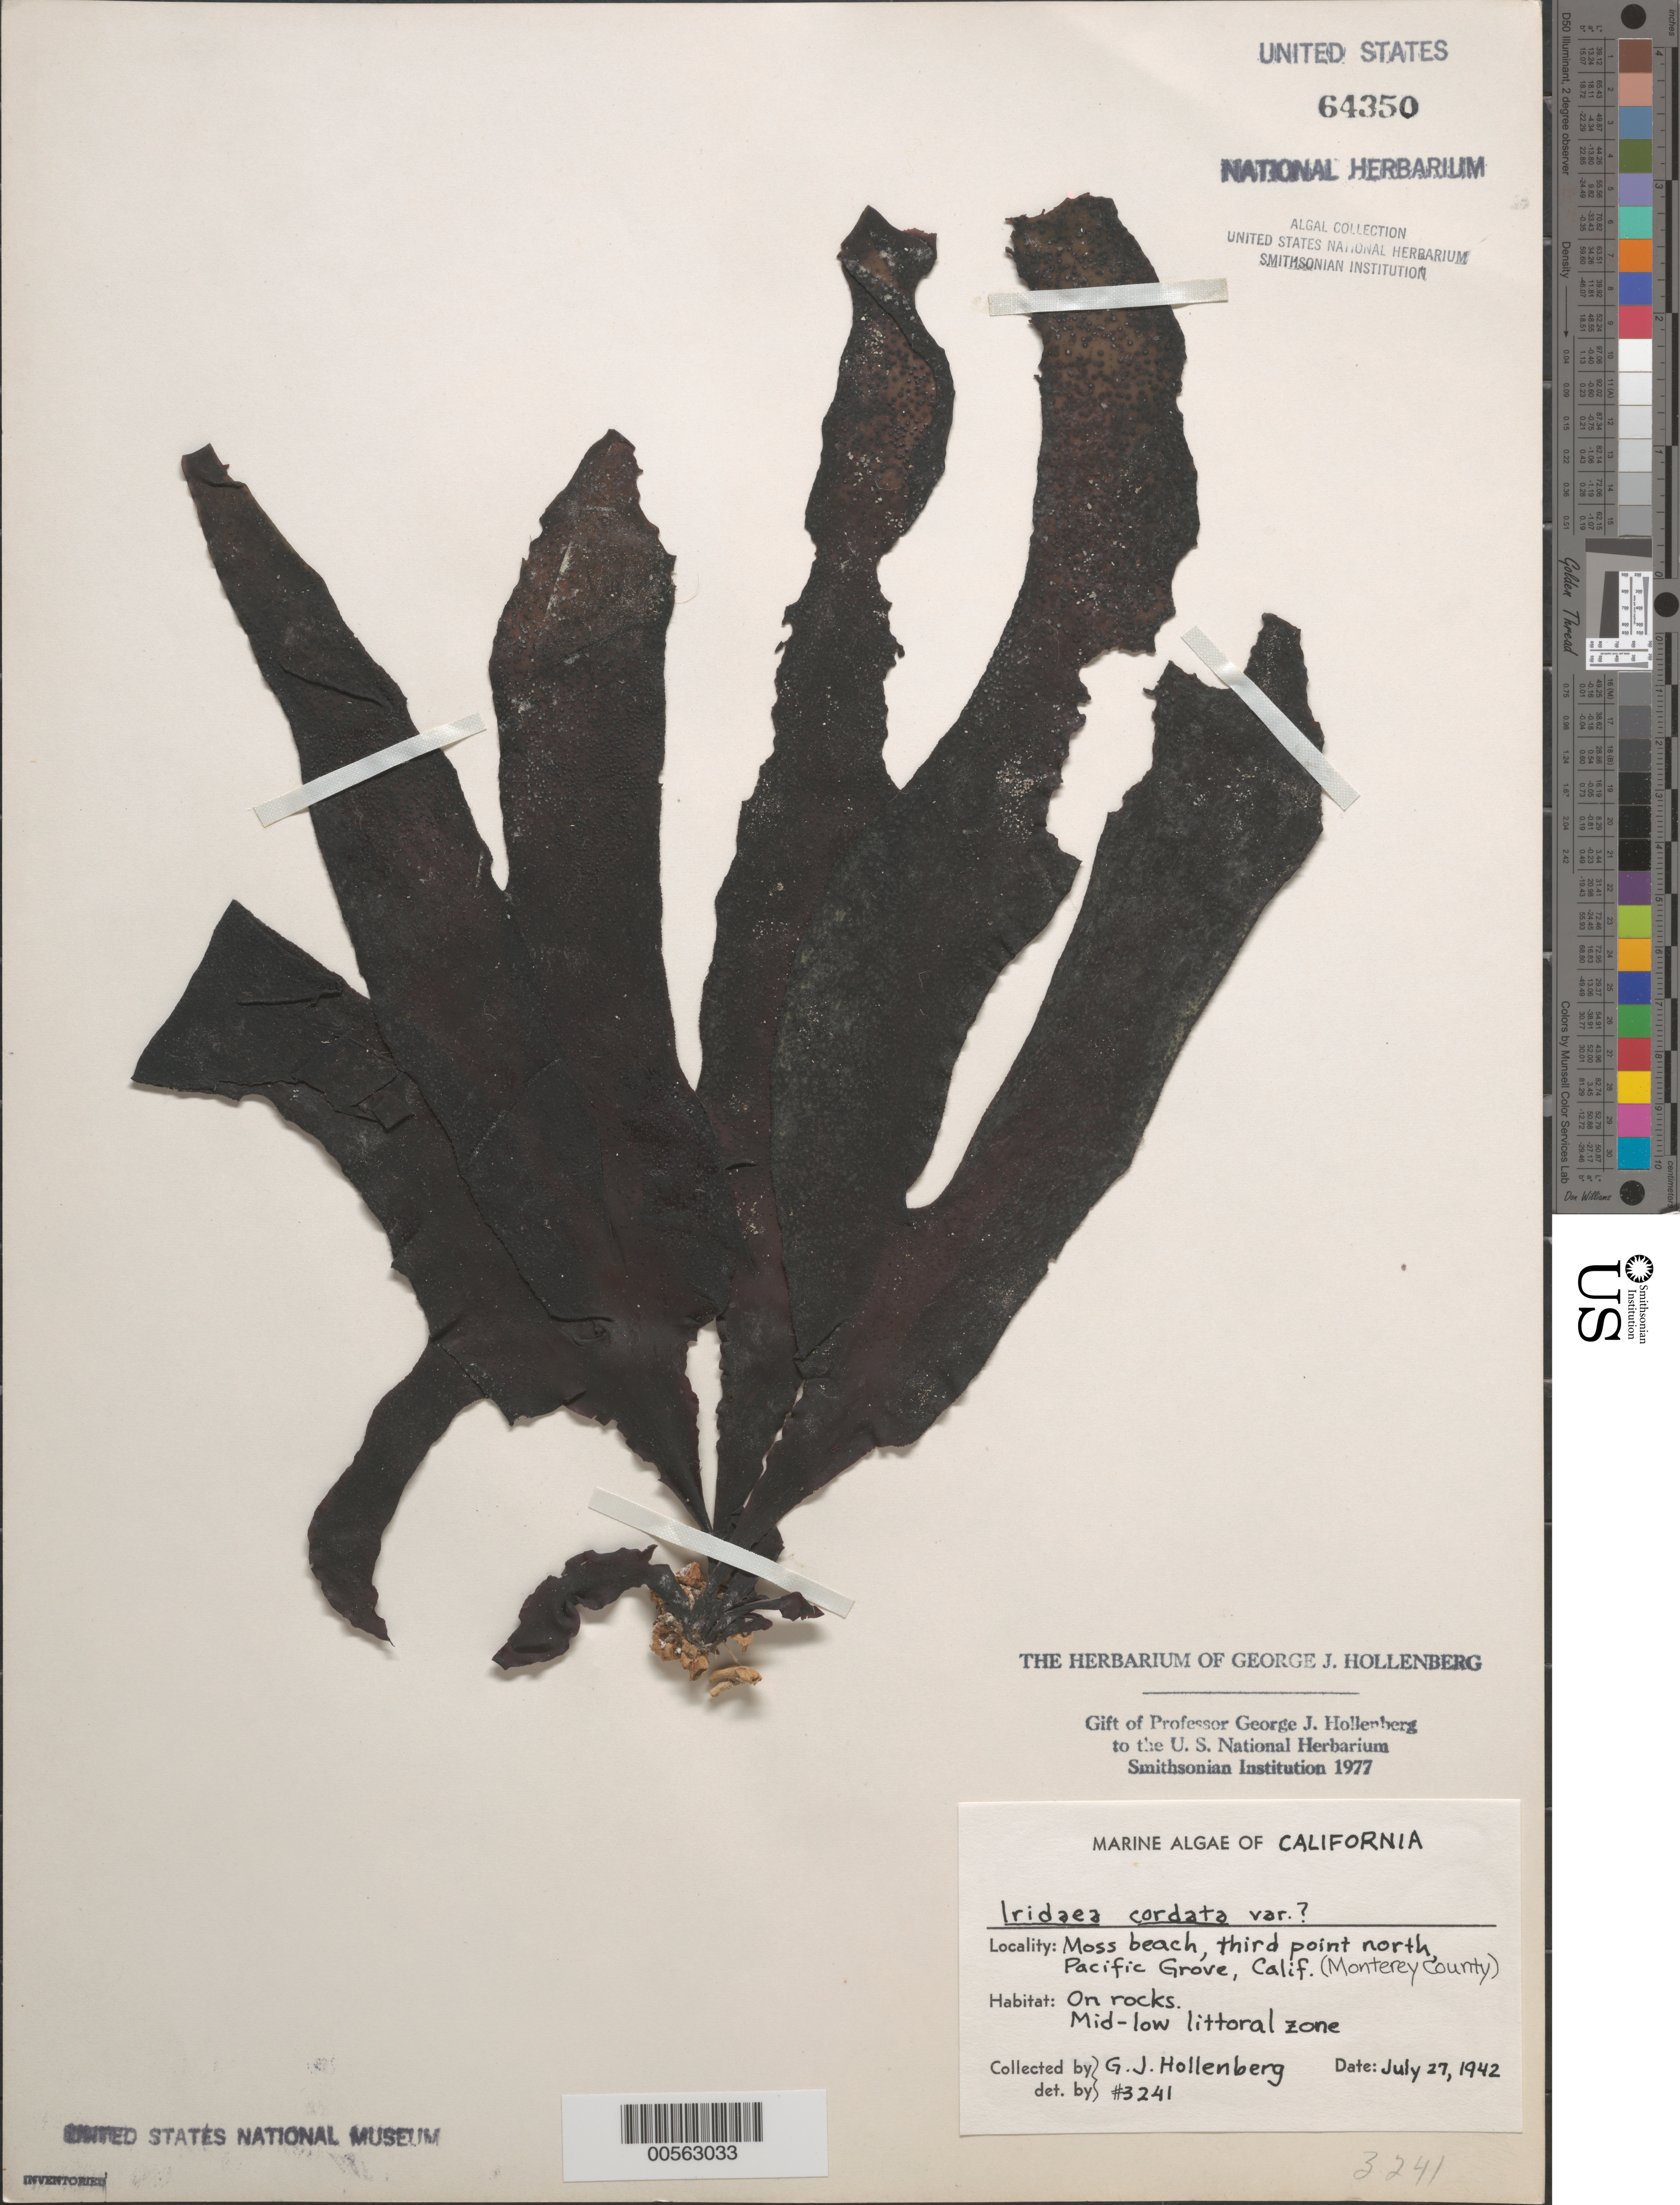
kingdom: Plantae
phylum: Rhodophyta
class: Florideophyceae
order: Gigartinales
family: Gigartinaceae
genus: Iridaea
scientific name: Iridaea cordata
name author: (Turner) Bory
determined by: Hollenberg, George J.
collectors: G. Hollenberg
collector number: GJH 3241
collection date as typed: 27 Jul 1942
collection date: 1942-07-27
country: United States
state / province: California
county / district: Monterey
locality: Pacific Grove, 3rd point north of Moss Beach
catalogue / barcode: US 64350